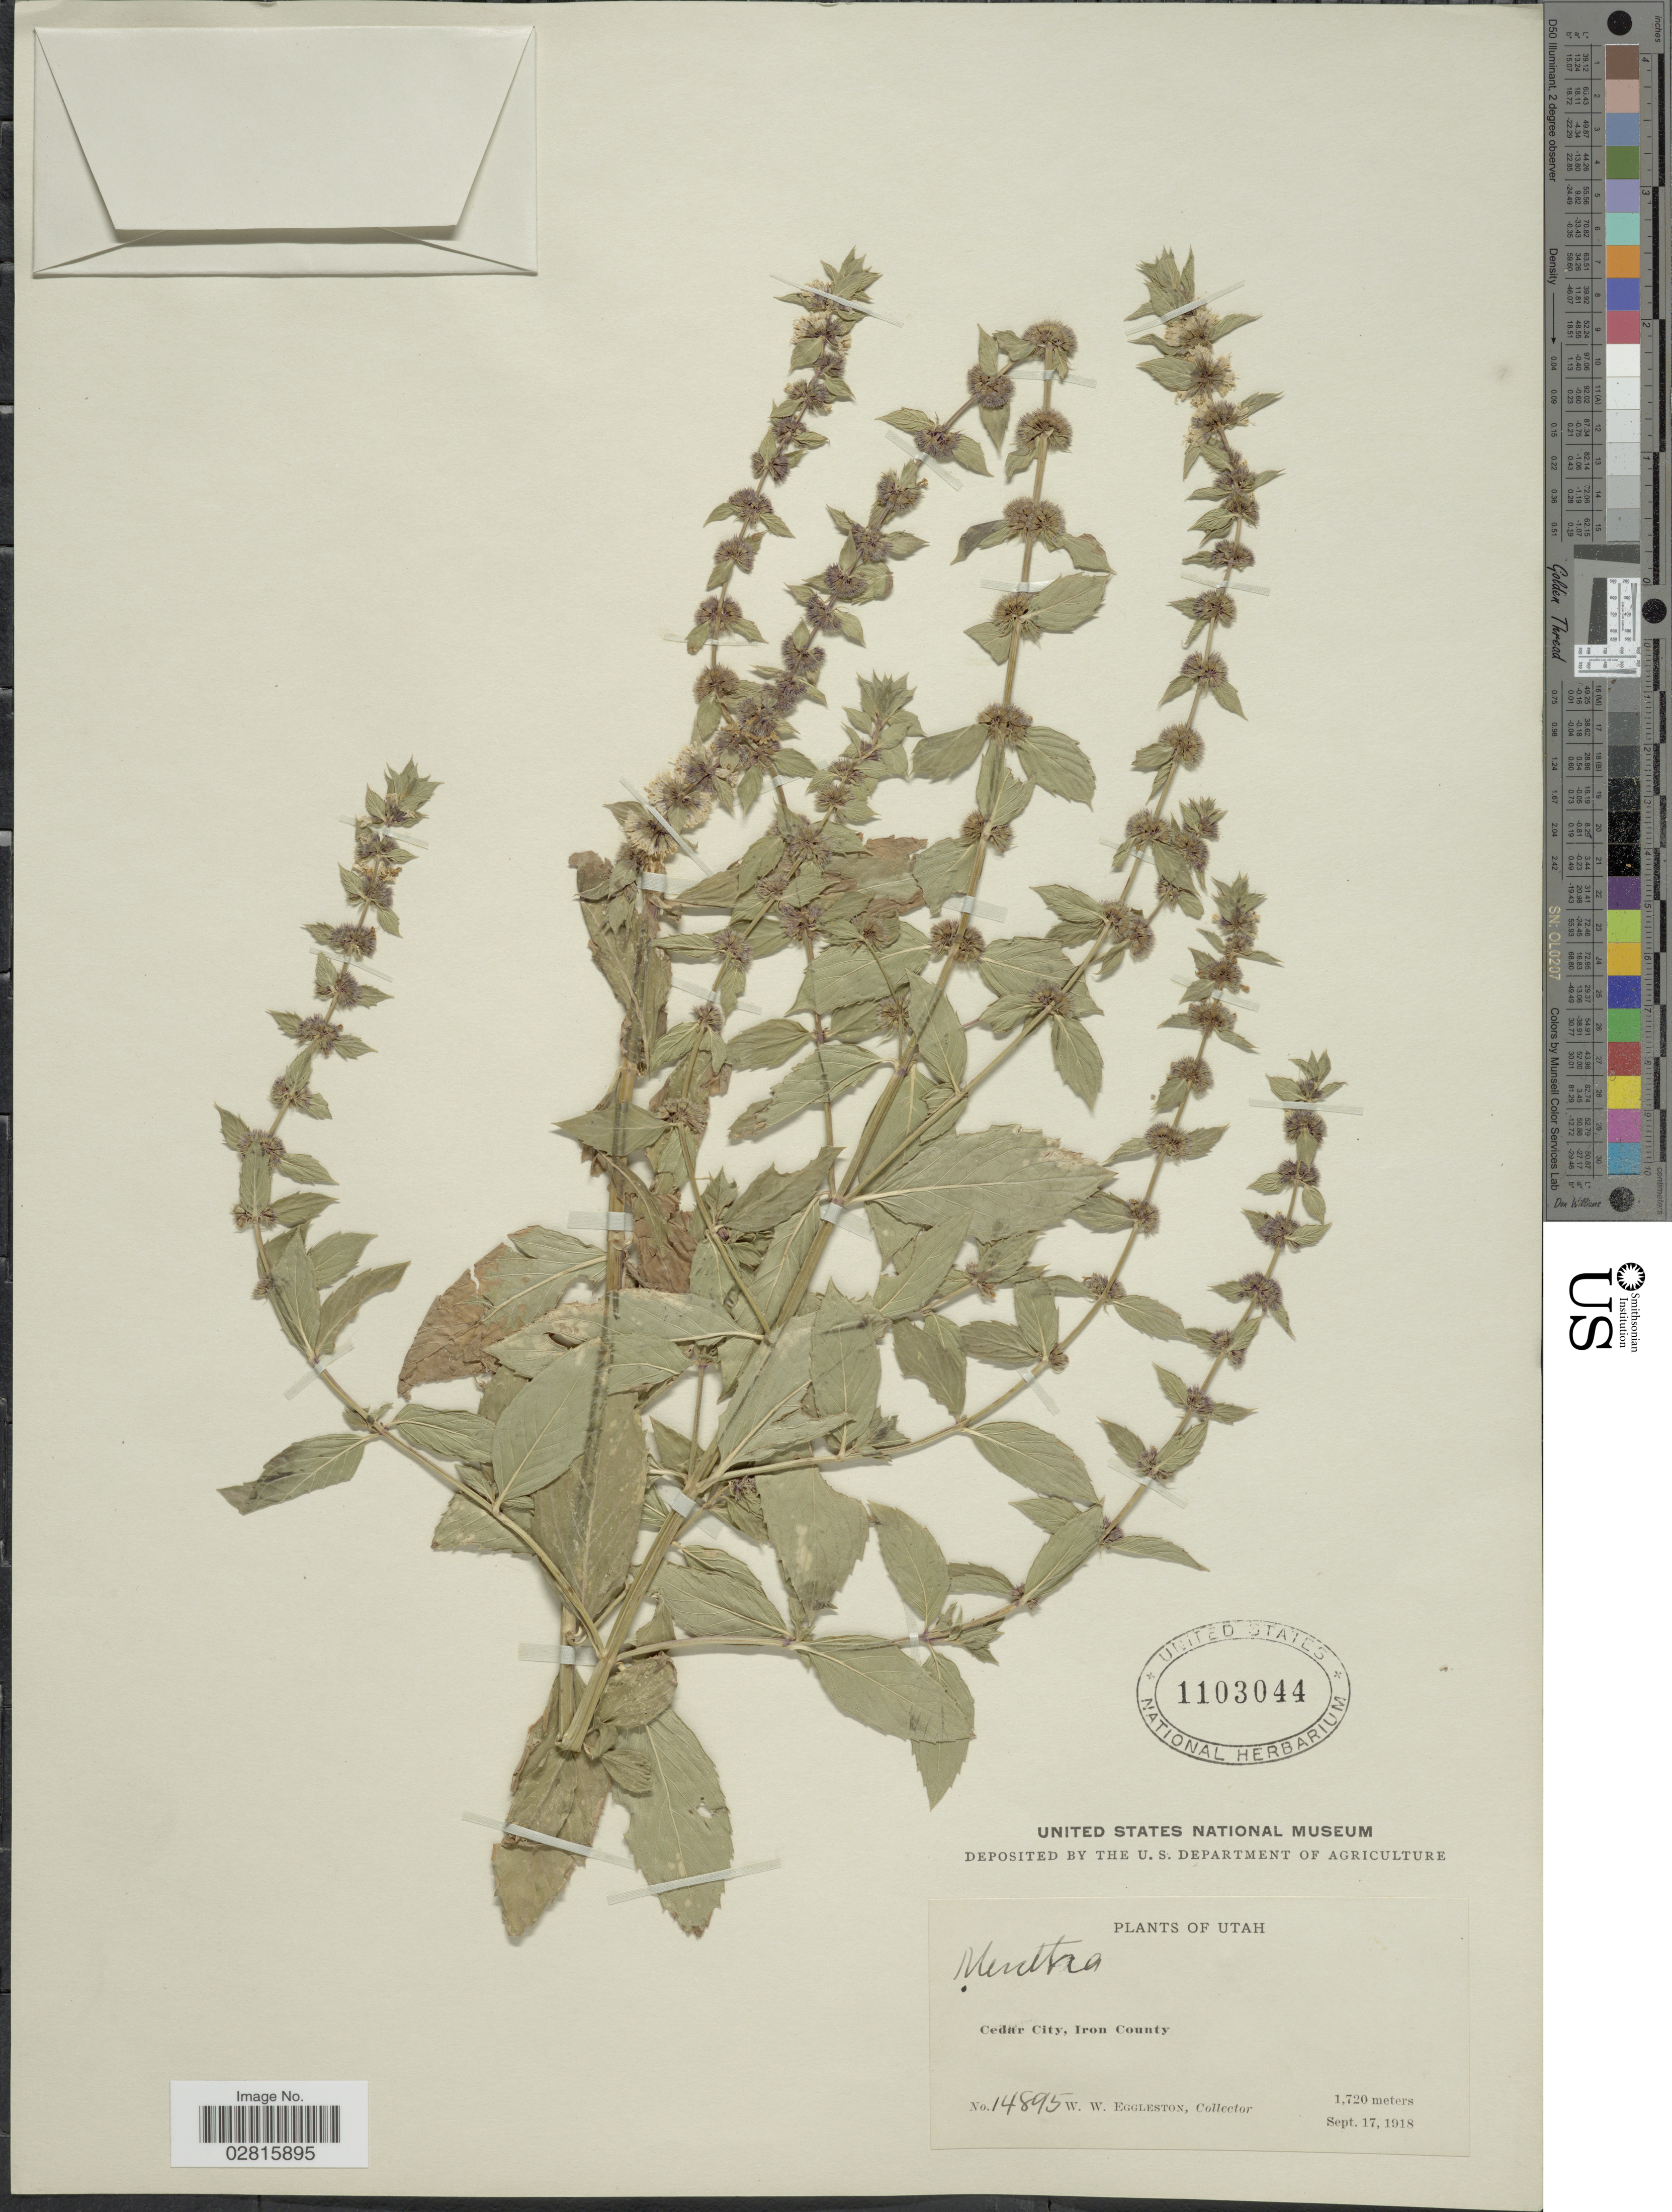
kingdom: Plantae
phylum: Tracheophyta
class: Magnoliopsida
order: Lamiales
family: Lamiaceae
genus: Mentha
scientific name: Mentha sp.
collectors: W. W. Eggleston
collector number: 14895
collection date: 1918-09-17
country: United States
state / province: Utah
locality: Cedar City, Iron County.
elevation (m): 1720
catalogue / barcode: US 1103044